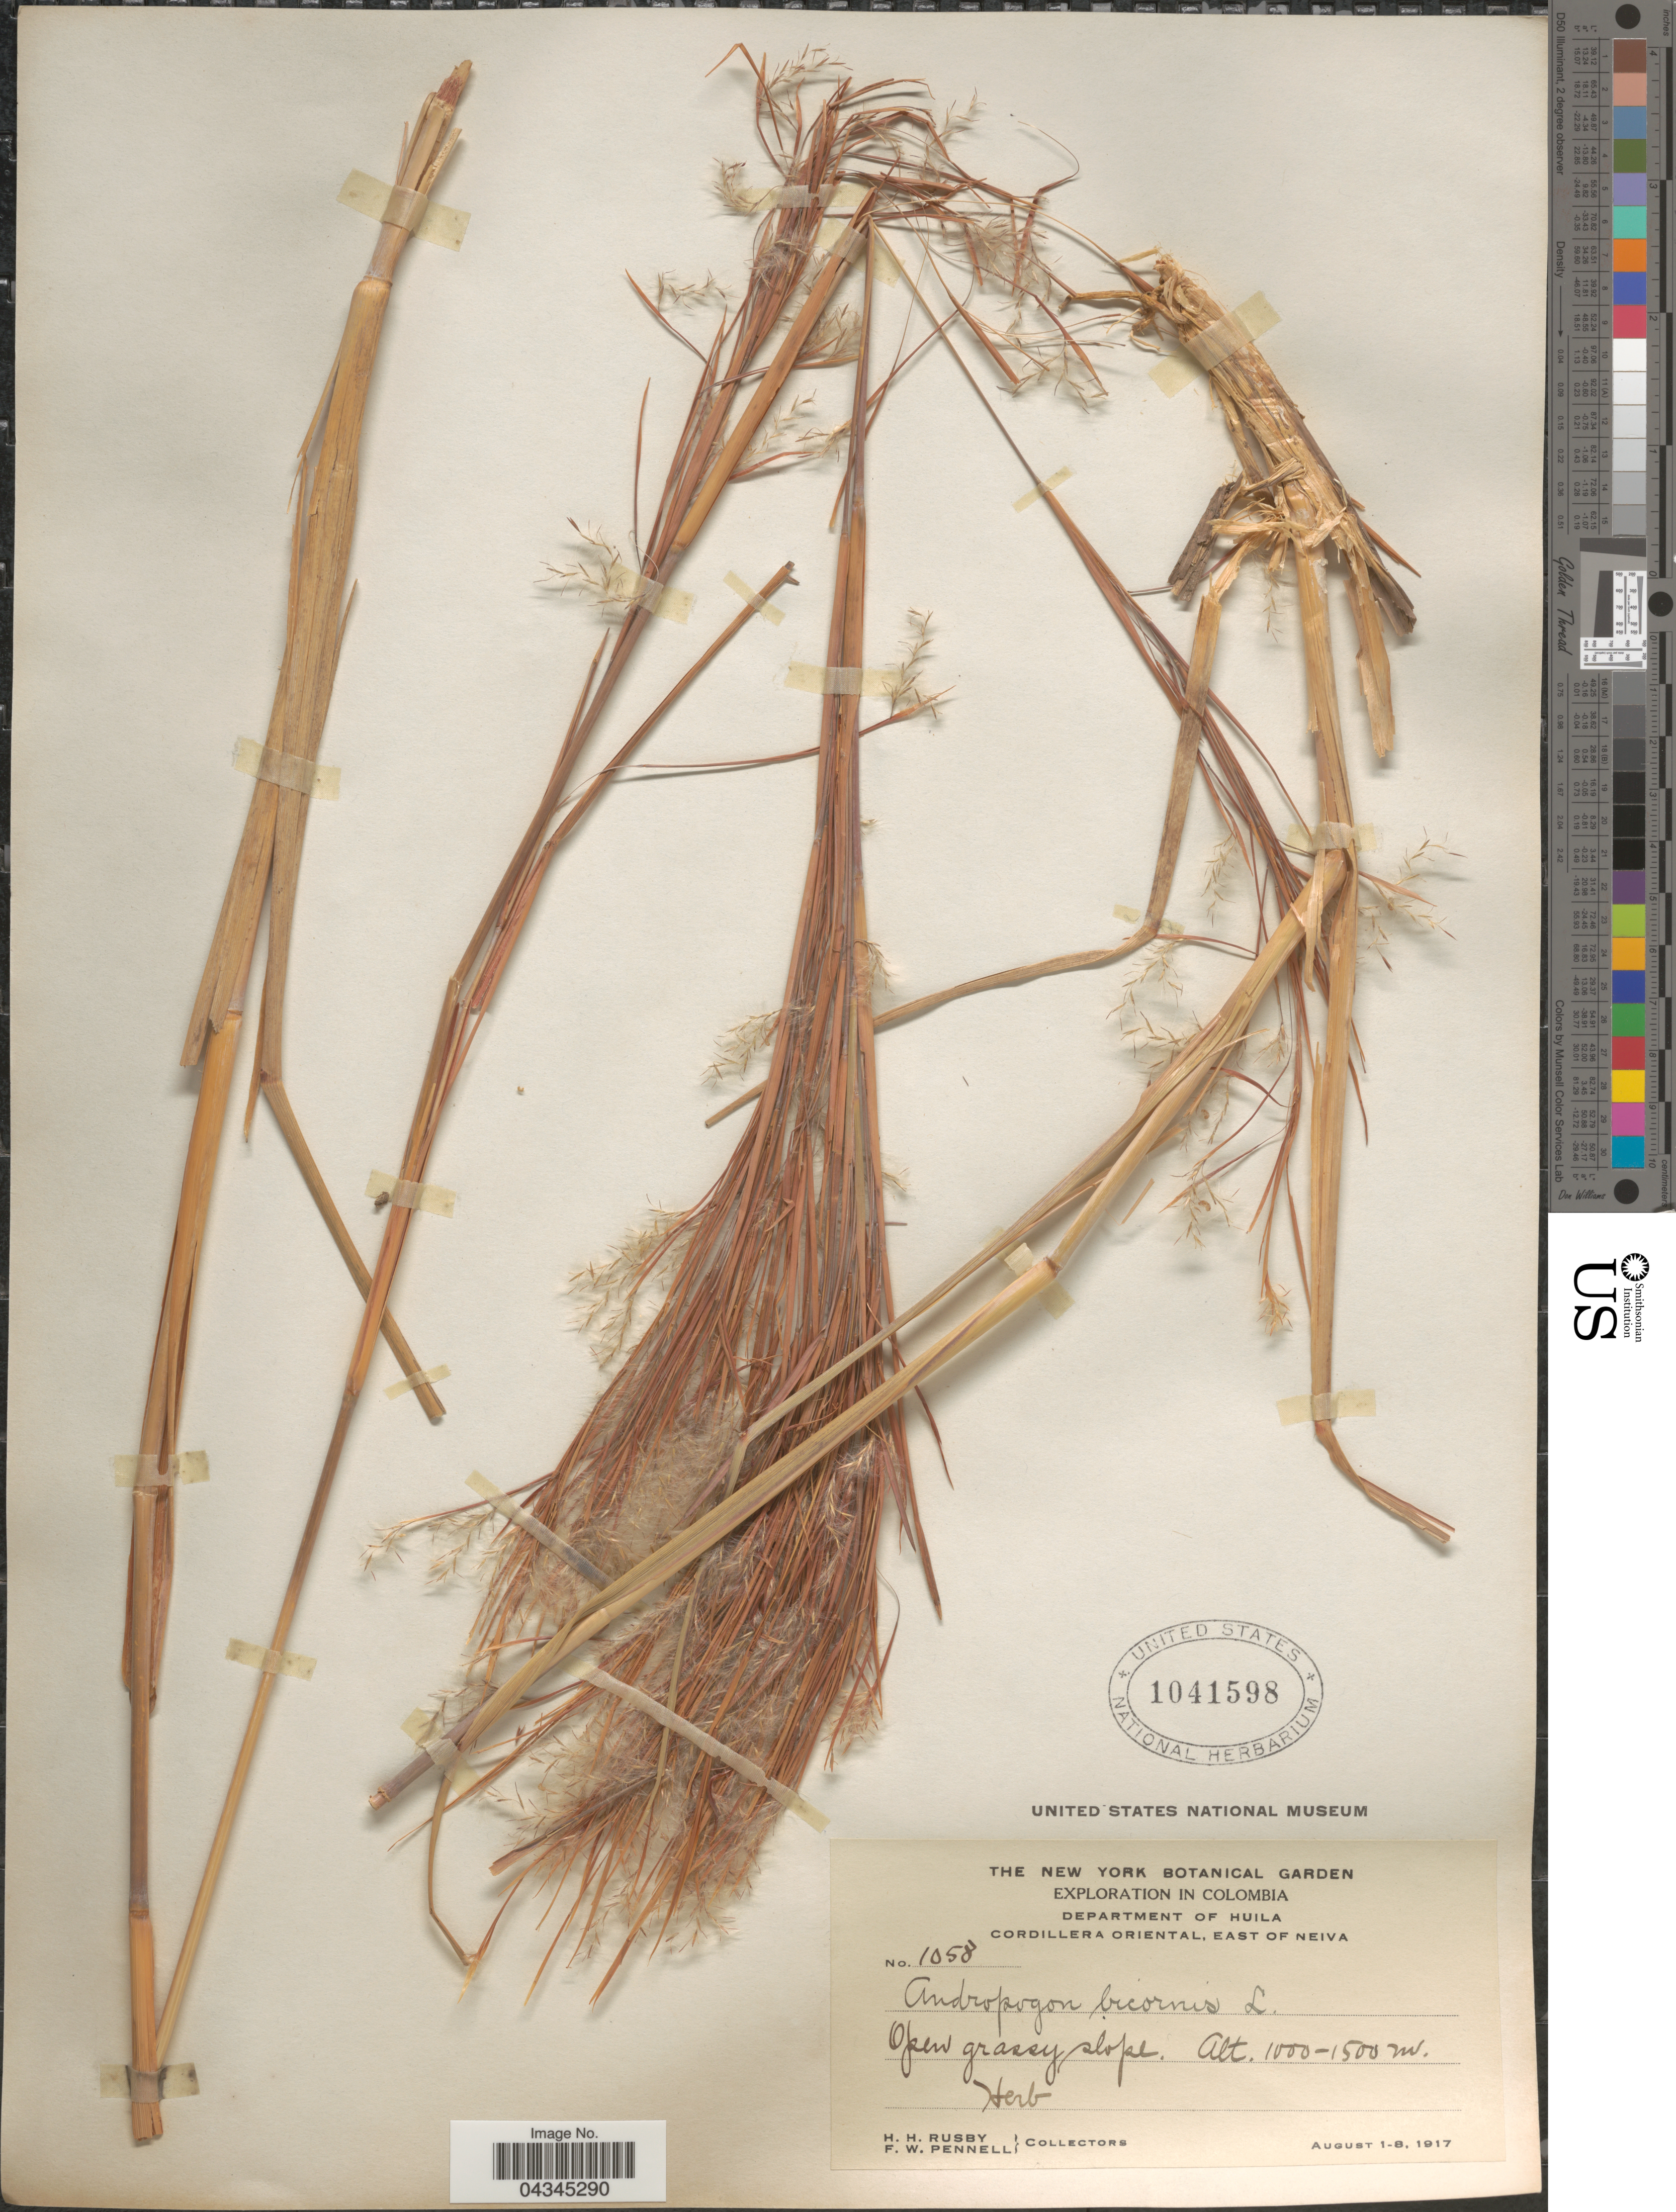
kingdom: Plantae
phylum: Tracheophyta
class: Liliopsida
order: Poales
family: Poaceae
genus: Andropogon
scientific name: Andropogon bicornis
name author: L.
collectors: H. H. Rusby & F. W. Pennell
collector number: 1058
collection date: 1917-08-01/1917-08-08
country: Colombia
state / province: Huila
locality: Exploration In Colombia. Department Of Huila. Cordillera Oriental, East Of Neiva.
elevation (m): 1000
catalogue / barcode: US 1041598